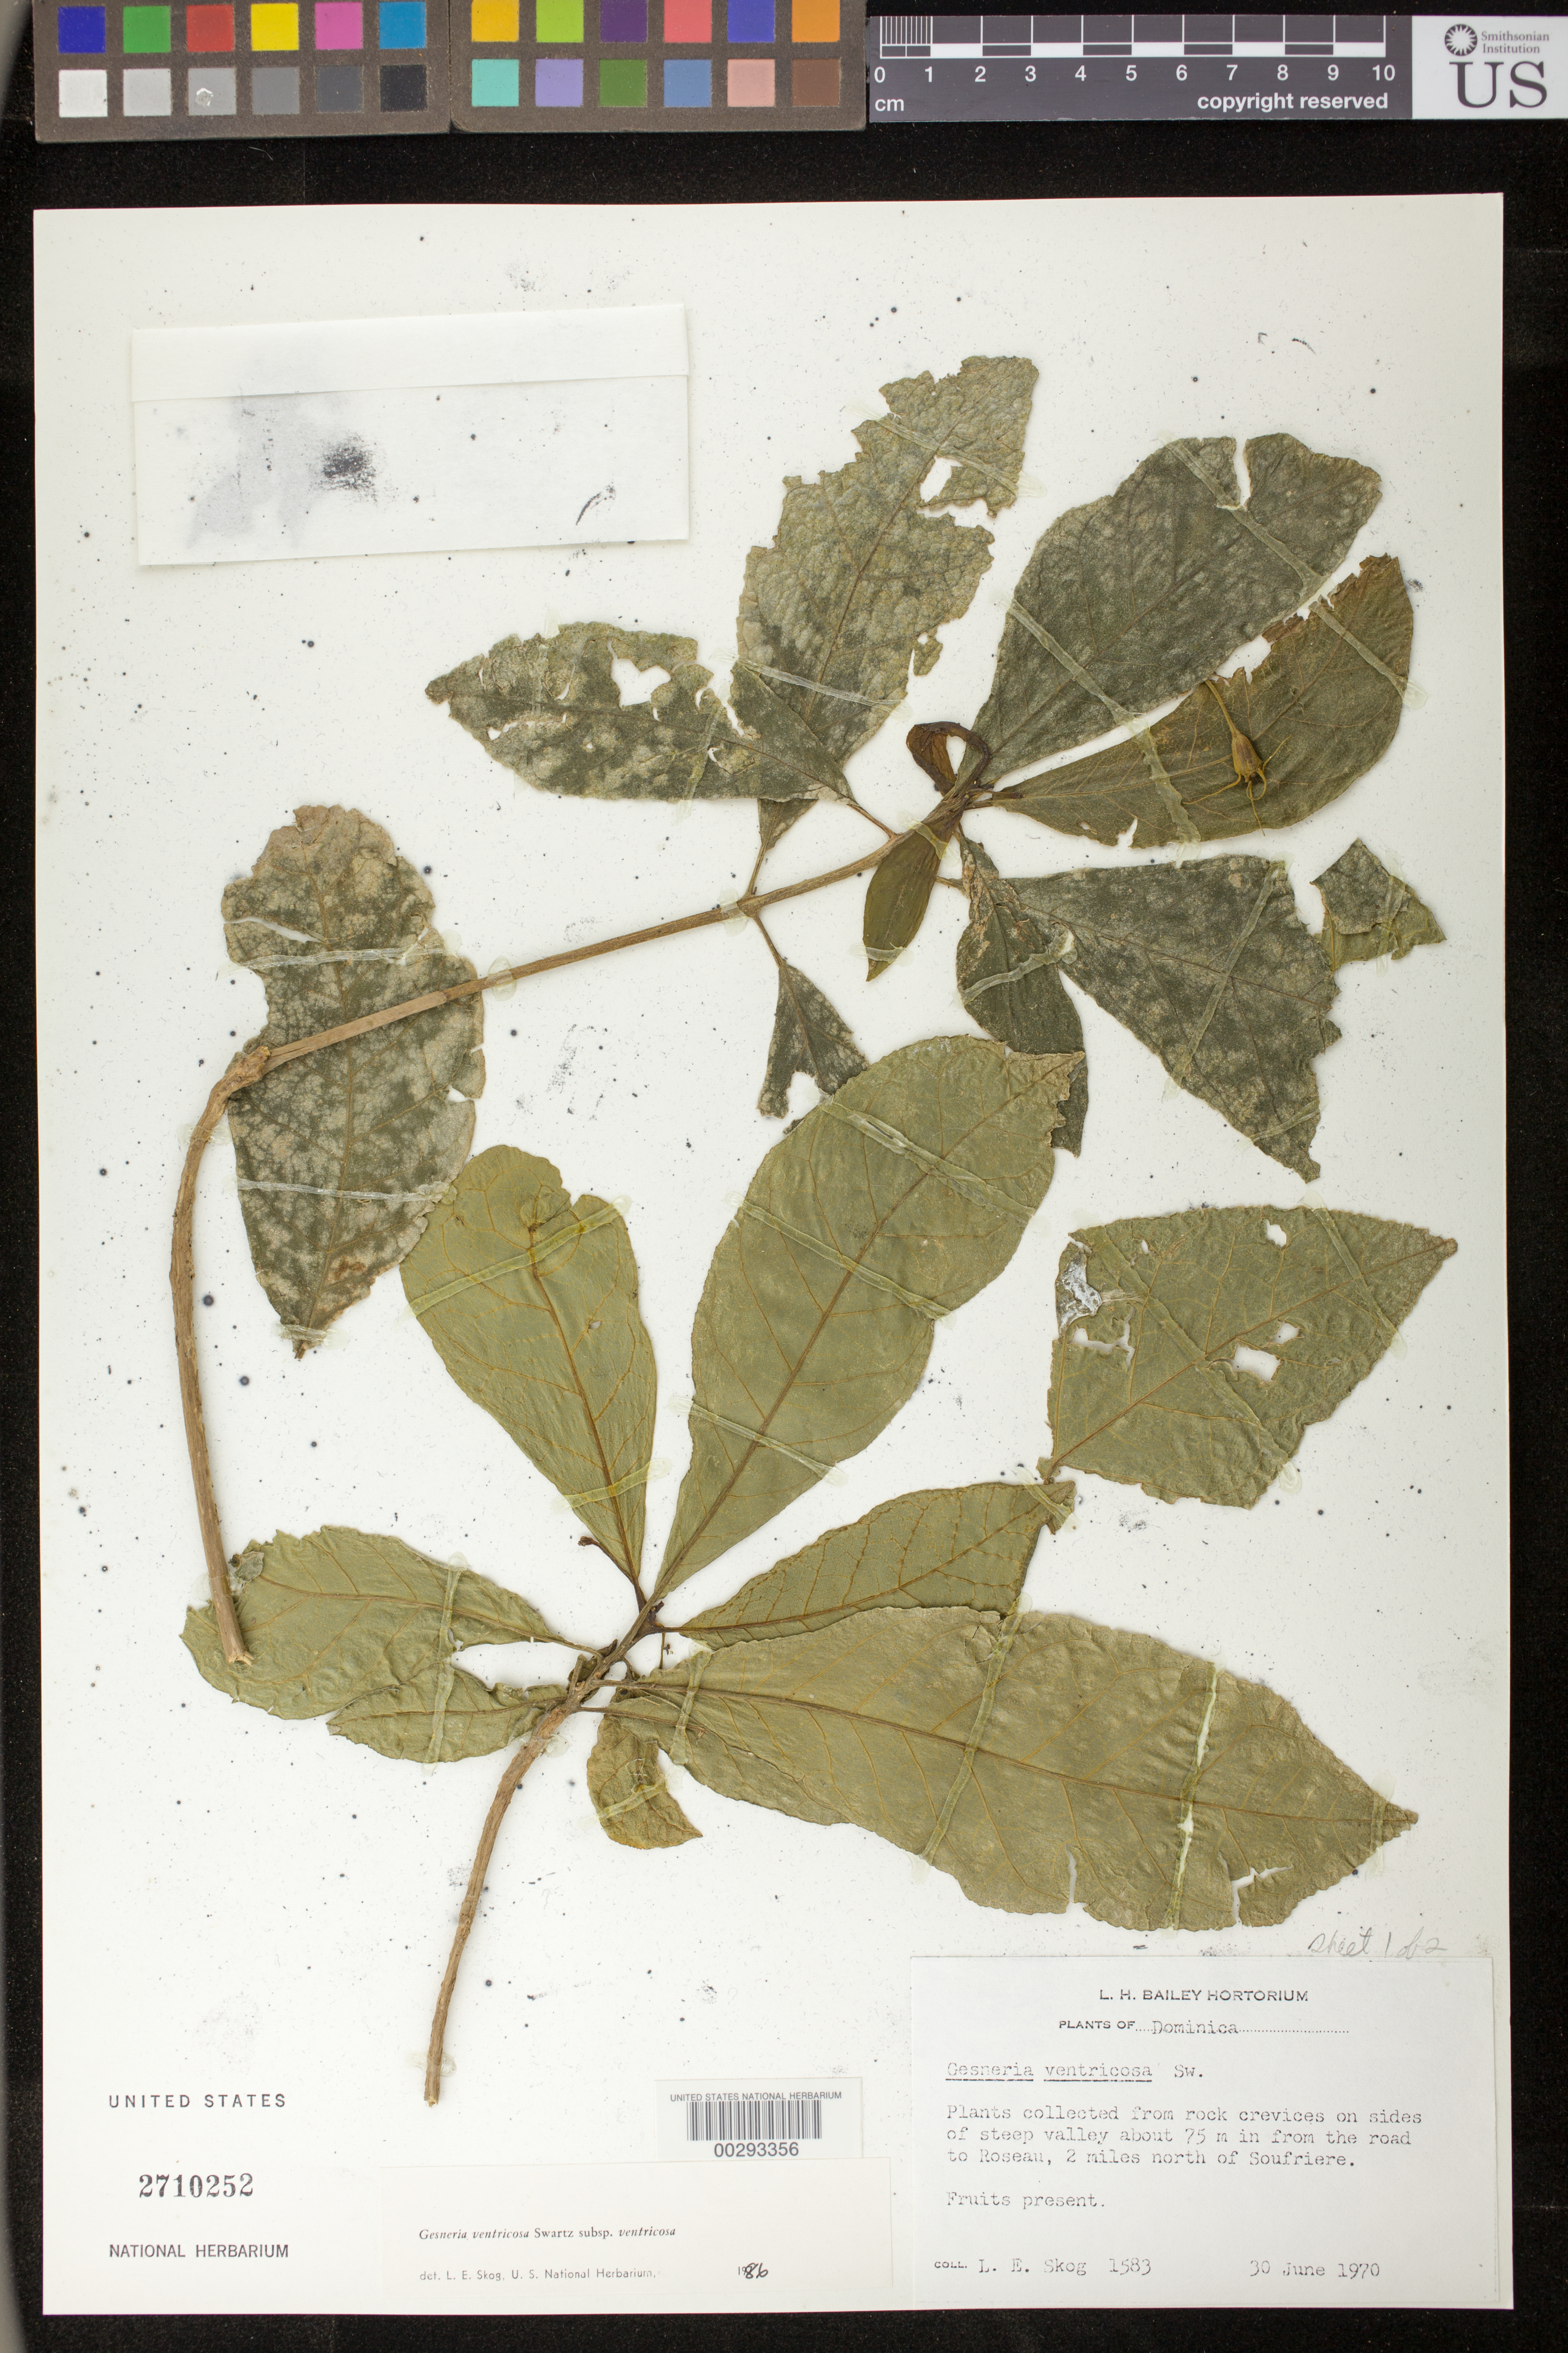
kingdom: Plantae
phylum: Tracheophyta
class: Magnoliopsida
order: Lamiales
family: Gesneriaceae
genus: Gesneria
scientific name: Gesneria ventricosa subsp. ventricosa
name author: Sw.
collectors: L. E. Skog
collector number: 1583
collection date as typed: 30 Jun 1970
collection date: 1970-06-30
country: Dominica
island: Dominica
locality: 2 mi. N of Soufriere, about 75 m in from the road to Roseau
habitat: Rock crevices on side of steep valley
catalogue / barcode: US 2710252